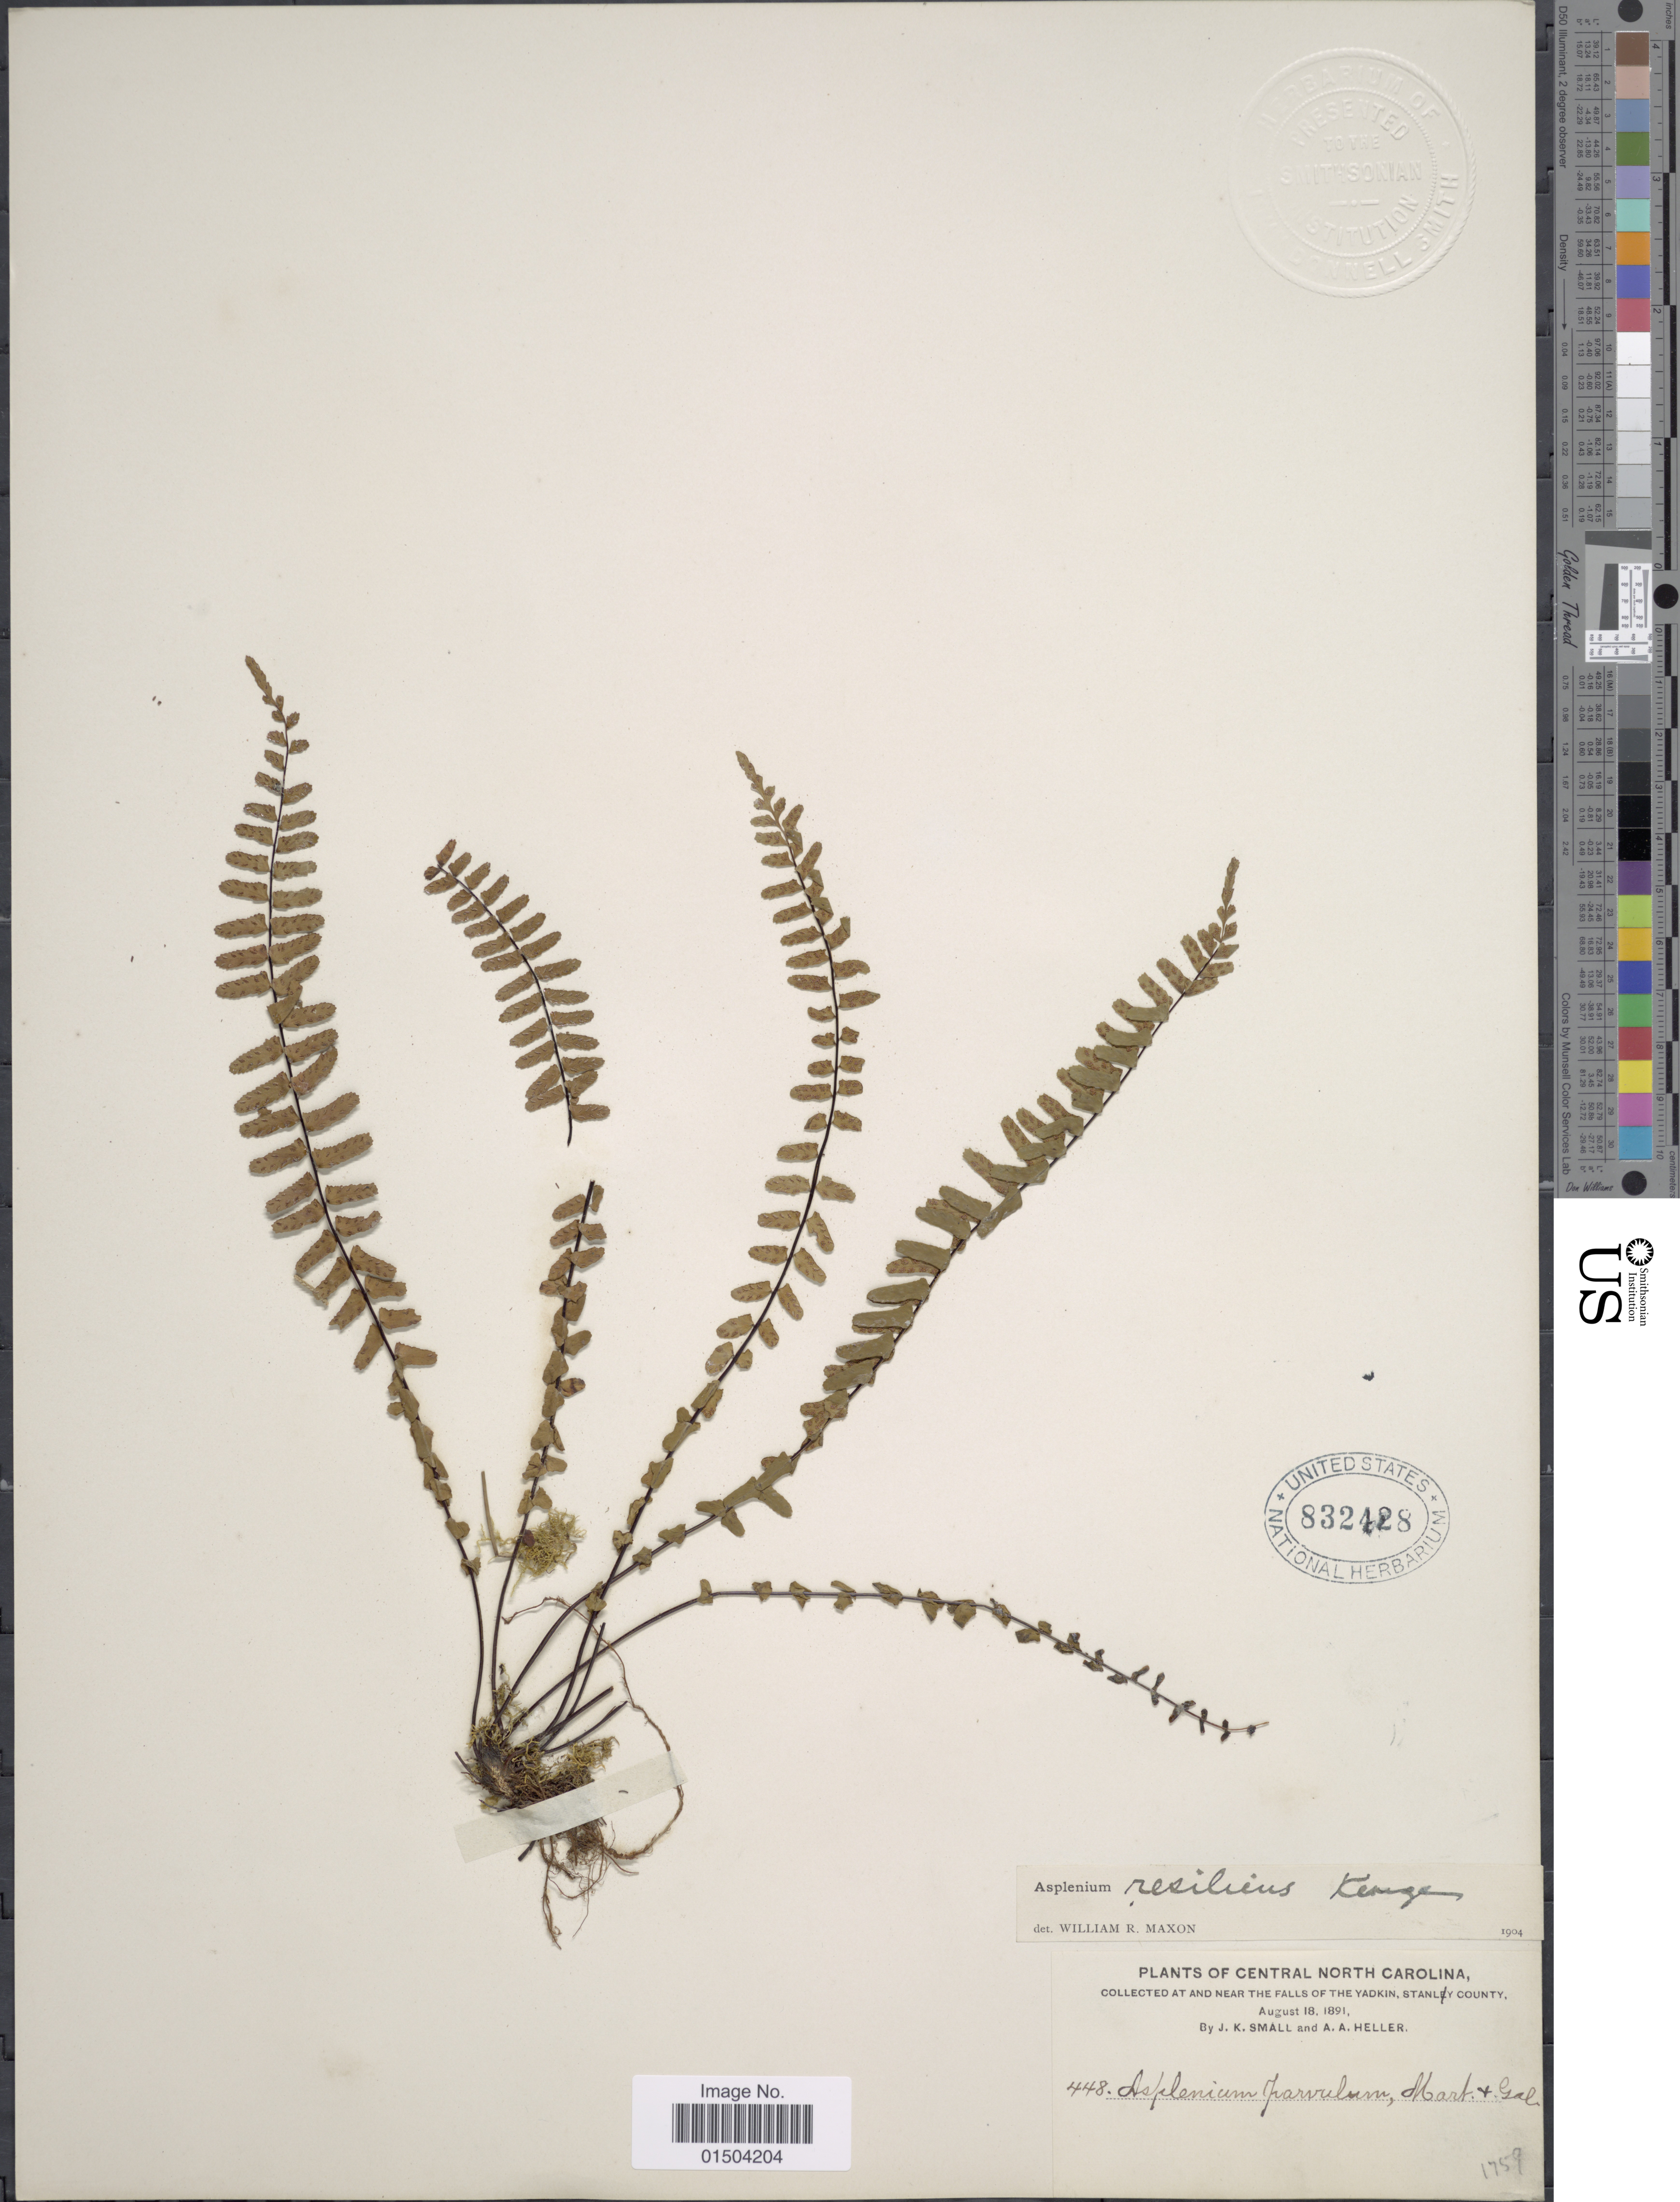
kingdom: Plantae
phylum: Tracheophyta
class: Polypodiopsida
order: Polypodiales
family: Aspleniaceae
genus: Asplenium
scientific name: Asplenium resiliens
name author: Kunze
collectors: J. K. Small & A. A. Heller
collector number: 448/1759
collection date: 1891-08-18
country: United States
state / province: North Carolina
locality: Collected at and near the falls of the Yadkin, Stanly County.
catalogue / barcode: US 832428